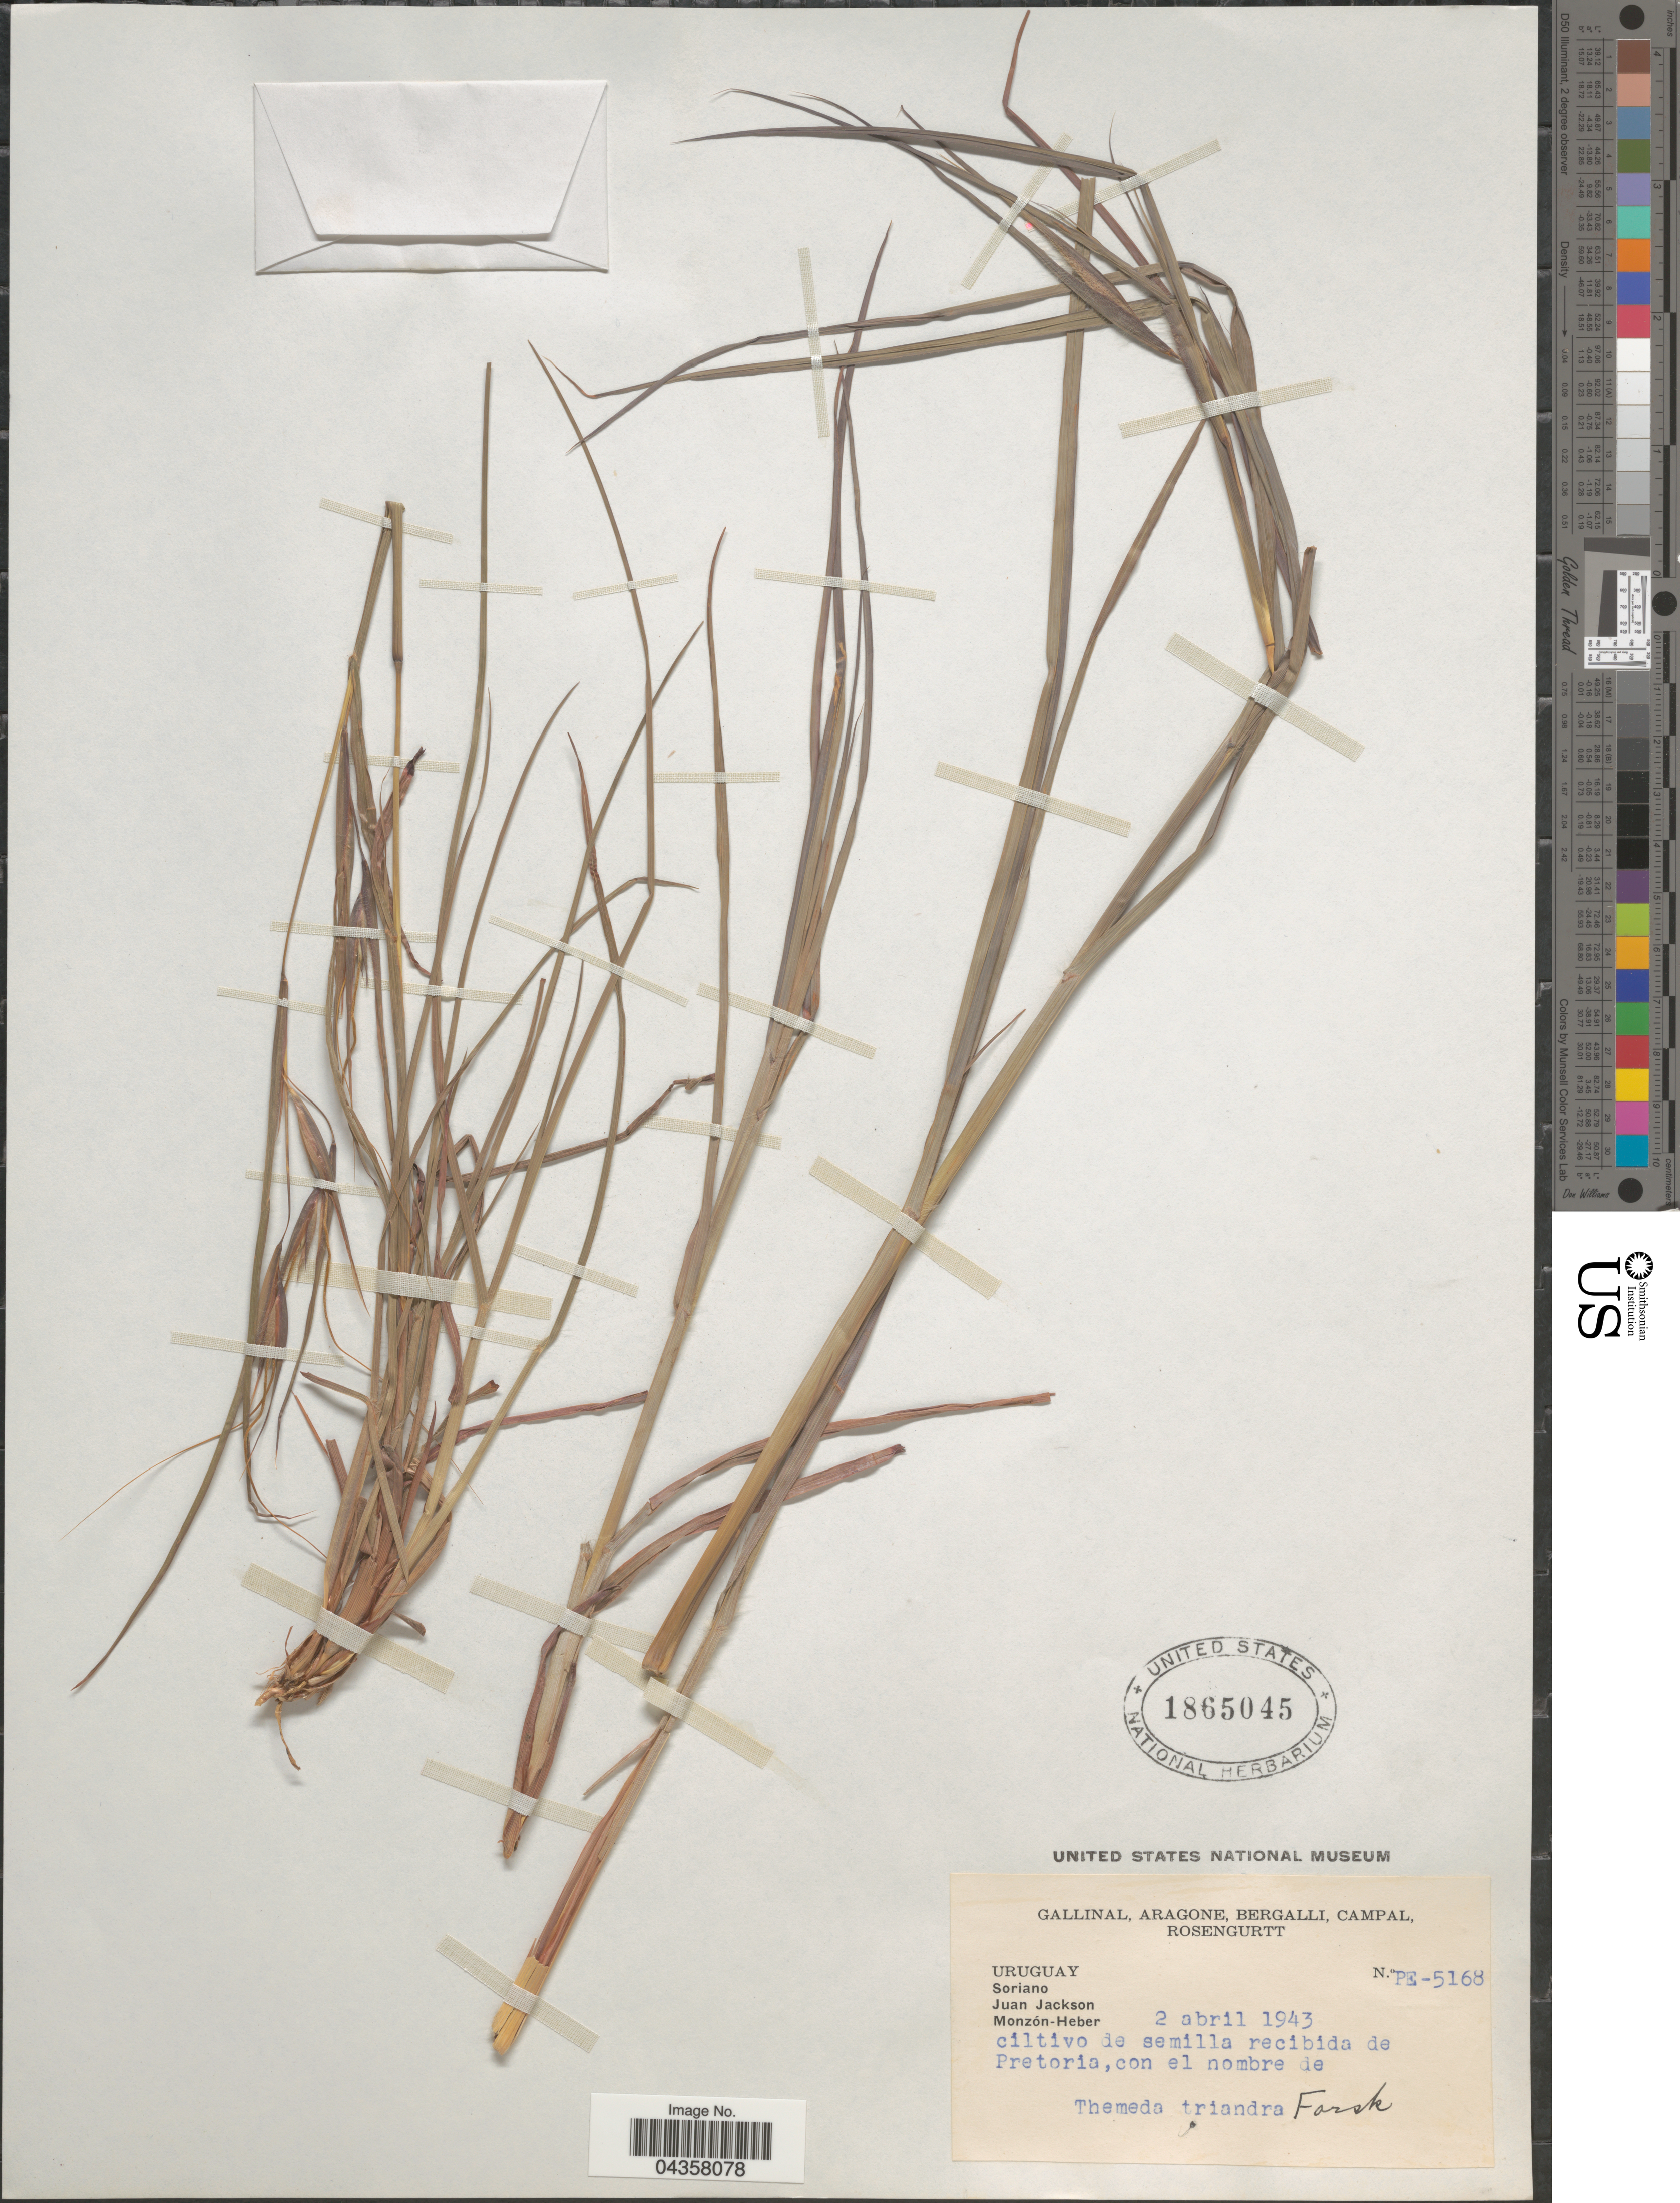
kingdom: Plantae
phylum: Tracheophyta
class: Liliopsida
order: Poales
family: Poaceae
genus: Themeda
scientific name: Themeda triandra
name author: Forssk.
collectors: -. Gallinal, -- Aragone, -- Bergalli, -- Campal & Rosengurtt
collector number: PE-5168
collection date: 1943-04-02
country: Uruguay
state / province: Soriano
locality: Juan Jackson. Monzón-Heber.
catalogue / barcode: US 1865045